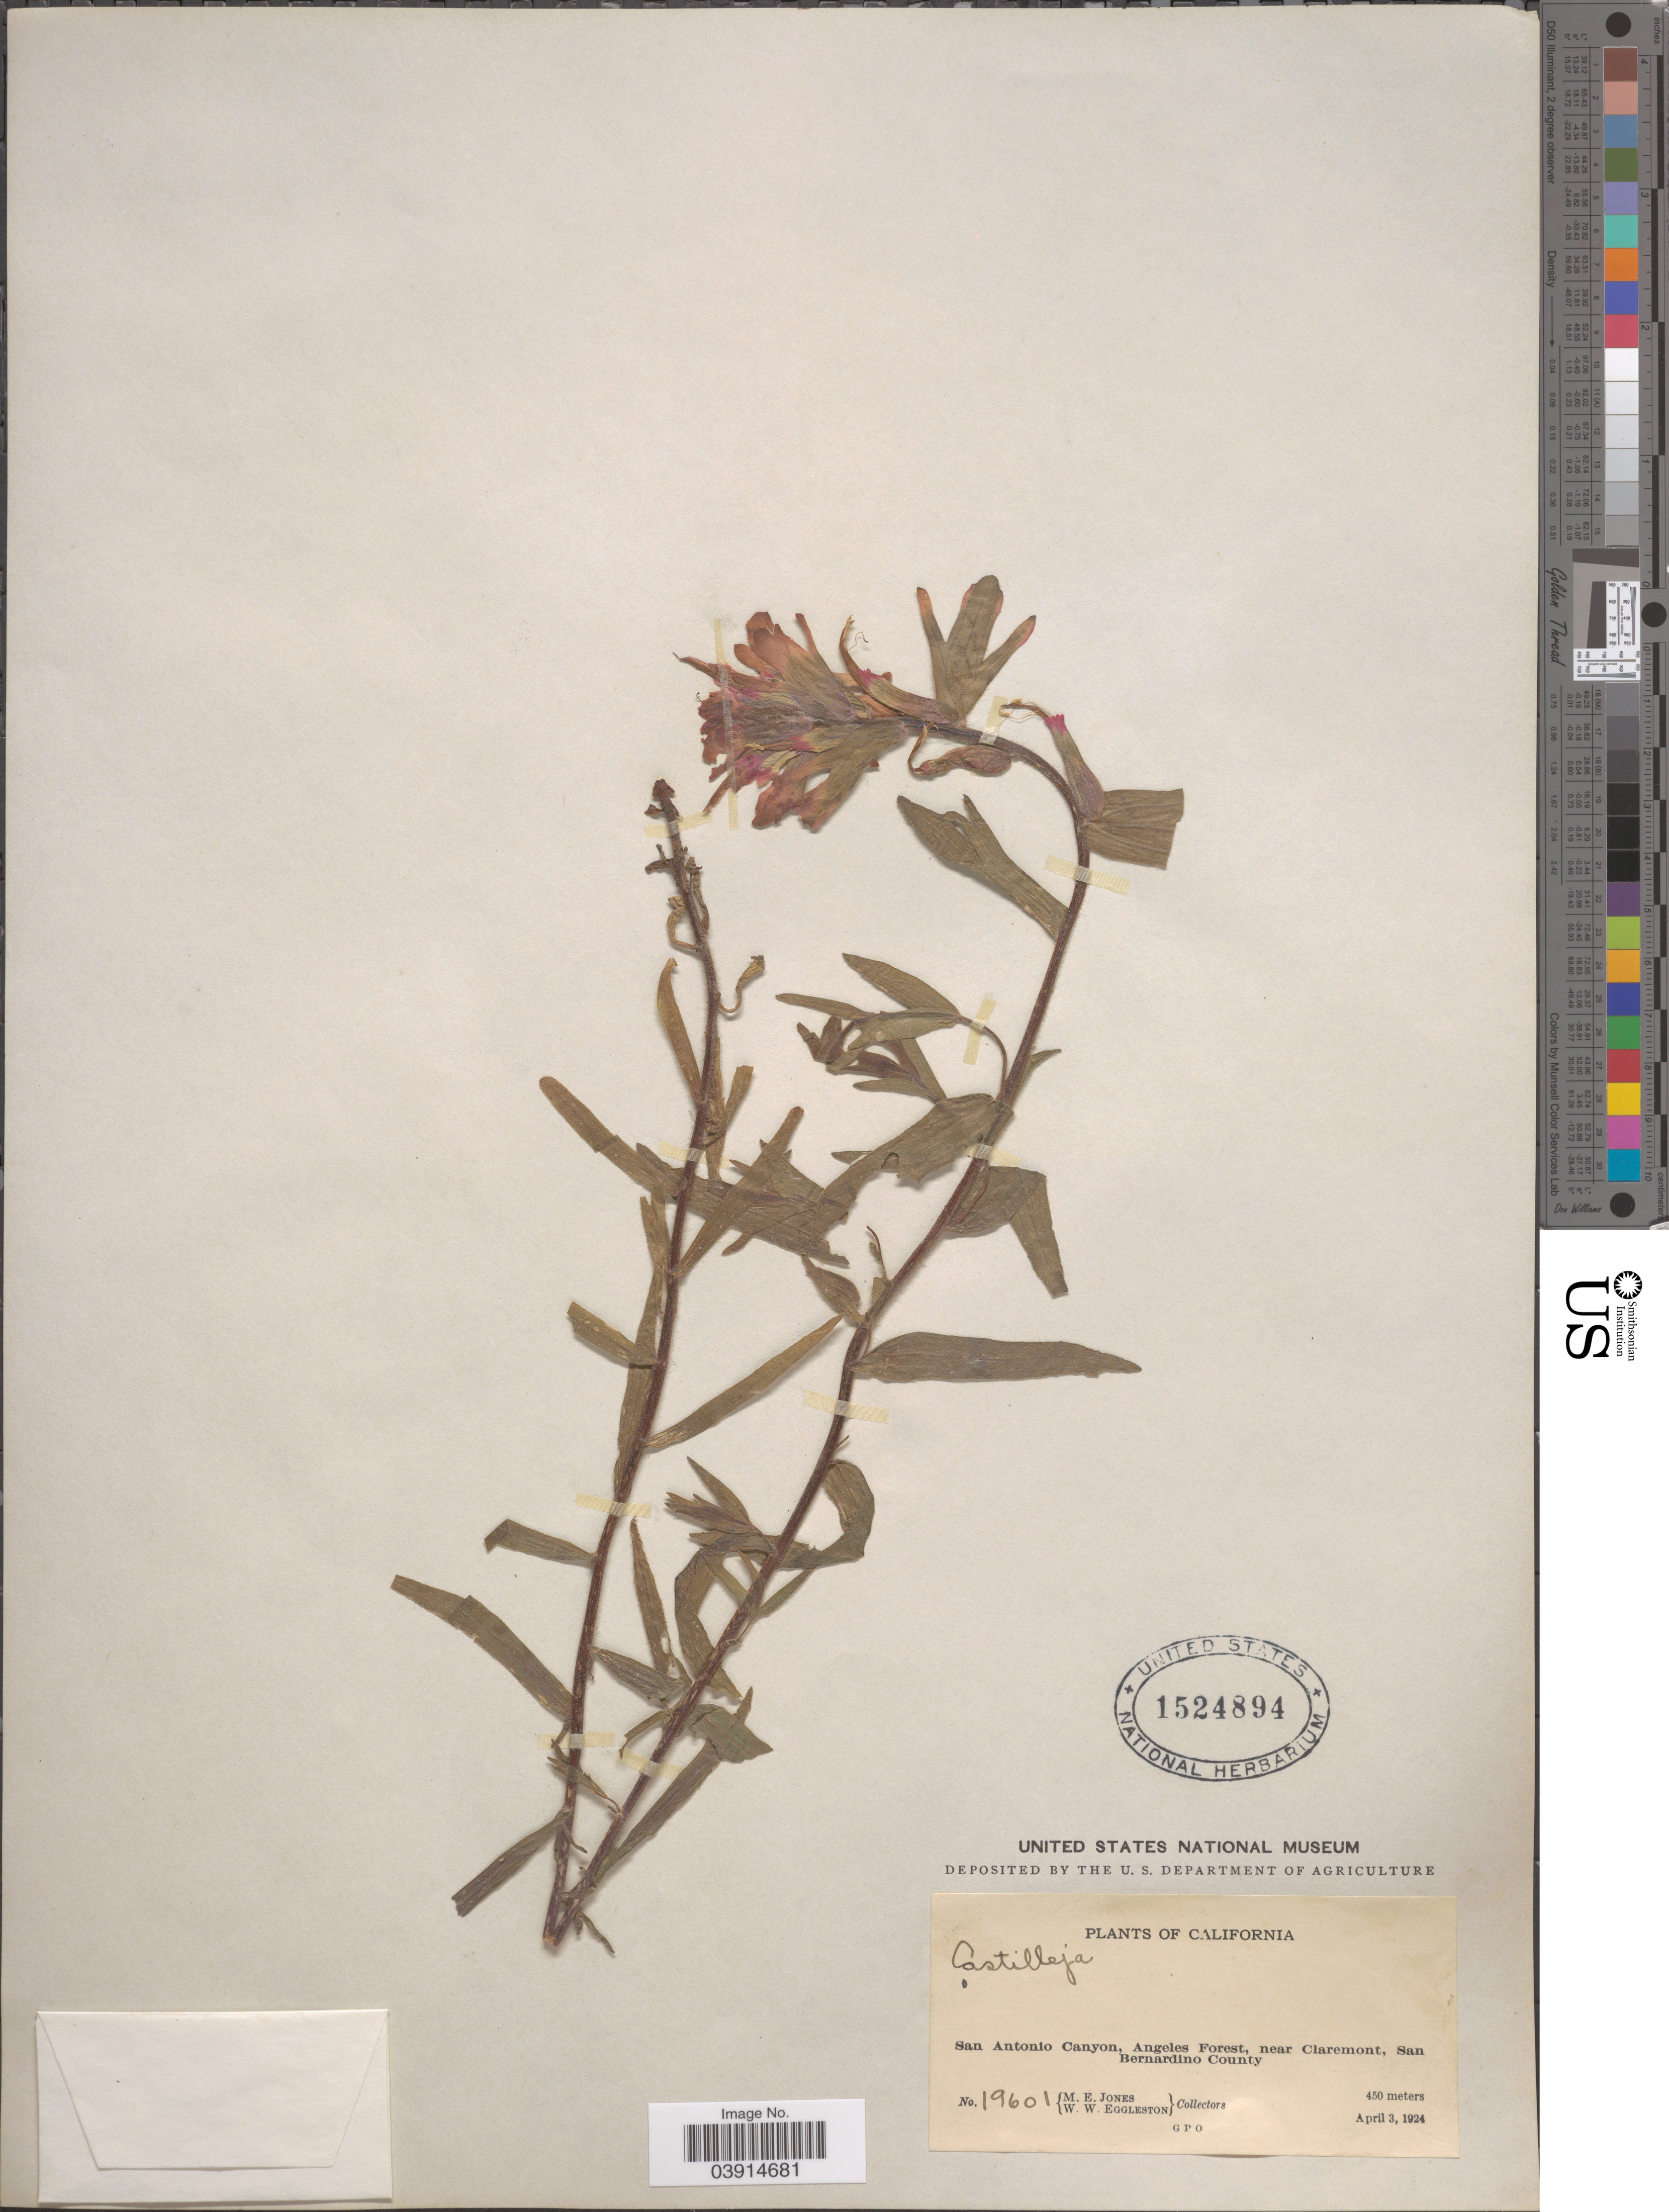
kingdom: Plantae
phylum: Tracheophyta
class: Magnoliopsida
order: Lamiales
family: Orobanchaceae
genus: Castilleja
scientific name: Castilleja sp.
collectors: M. E. Jones & W. W. Eggleston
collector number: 19601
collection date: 1924-04-03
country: United States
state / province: California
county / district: San Bernardino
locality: San Antonio Canyon, Angeles Forest, near Claremont, San Bernardino County.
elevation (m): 450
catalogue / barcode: US 1524894